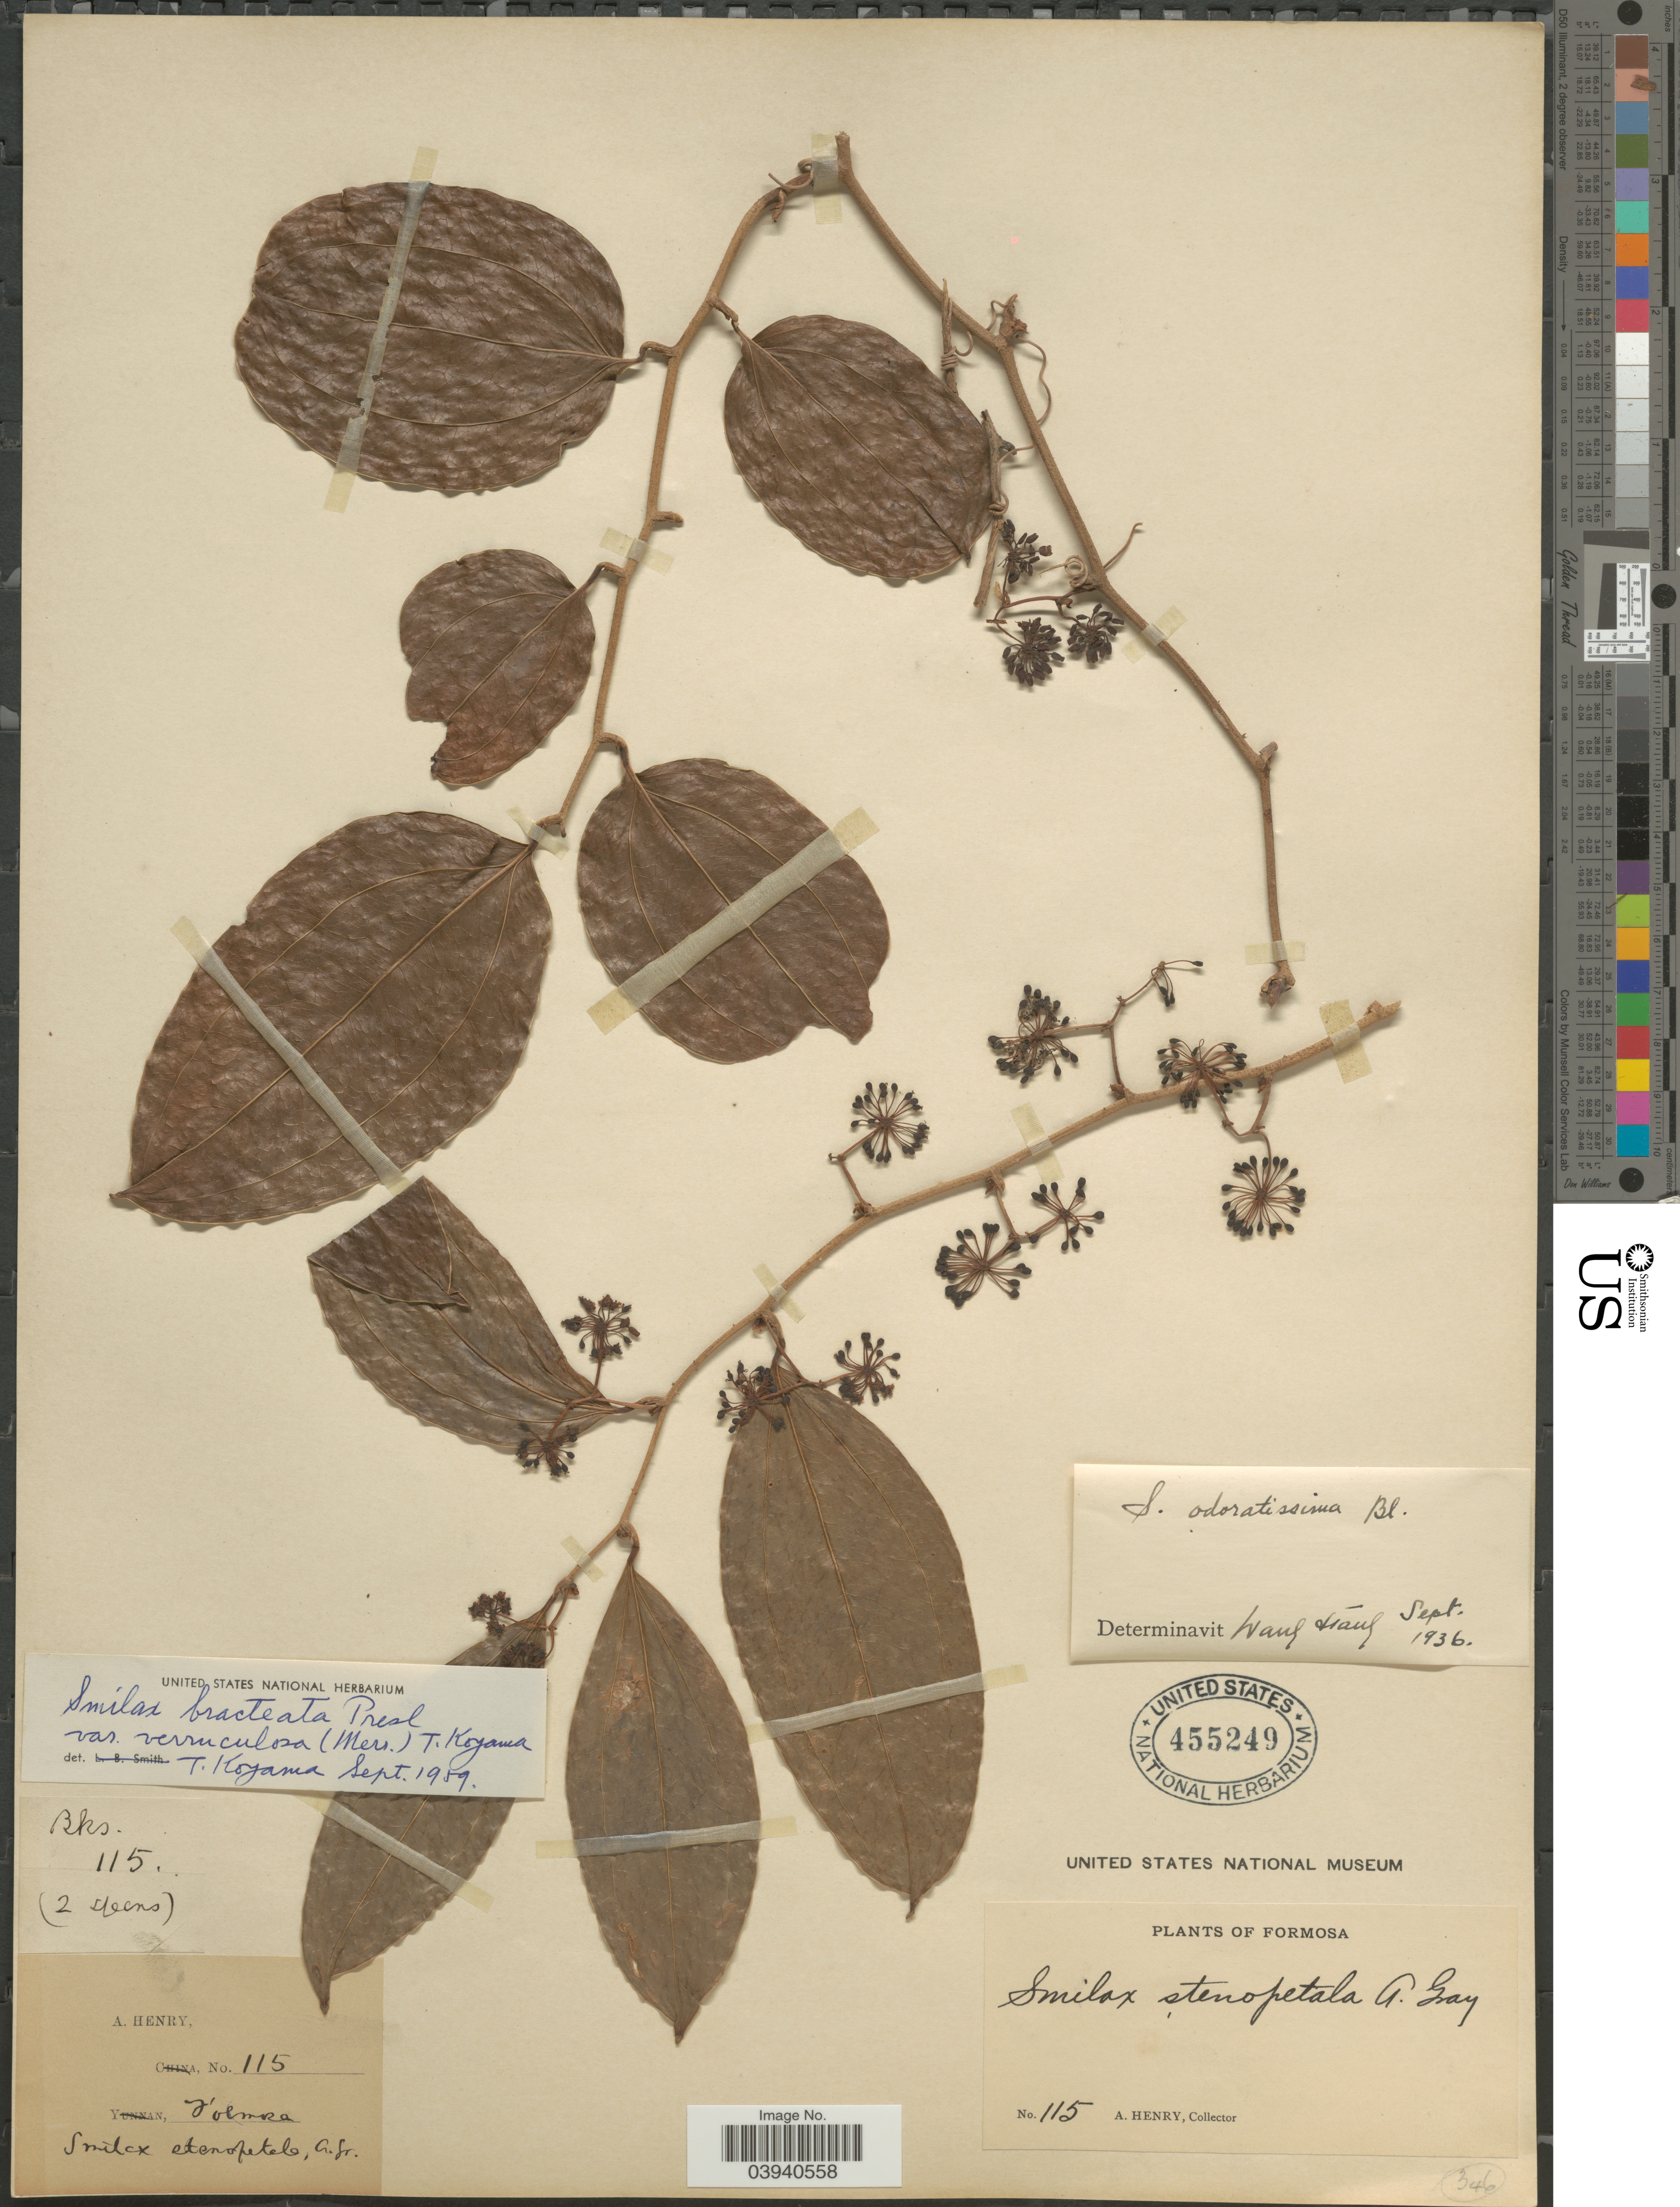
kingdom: Plantae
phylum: Tracheophyta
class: Liliopsida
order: Liliales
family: Smilacaceae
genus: Smilax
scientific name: Smilax bracteata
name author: C. Presl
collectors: A. Henry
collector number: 115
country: Taiwan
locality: Formosa. Bks. [Bankenseng]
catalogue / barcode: US 455249